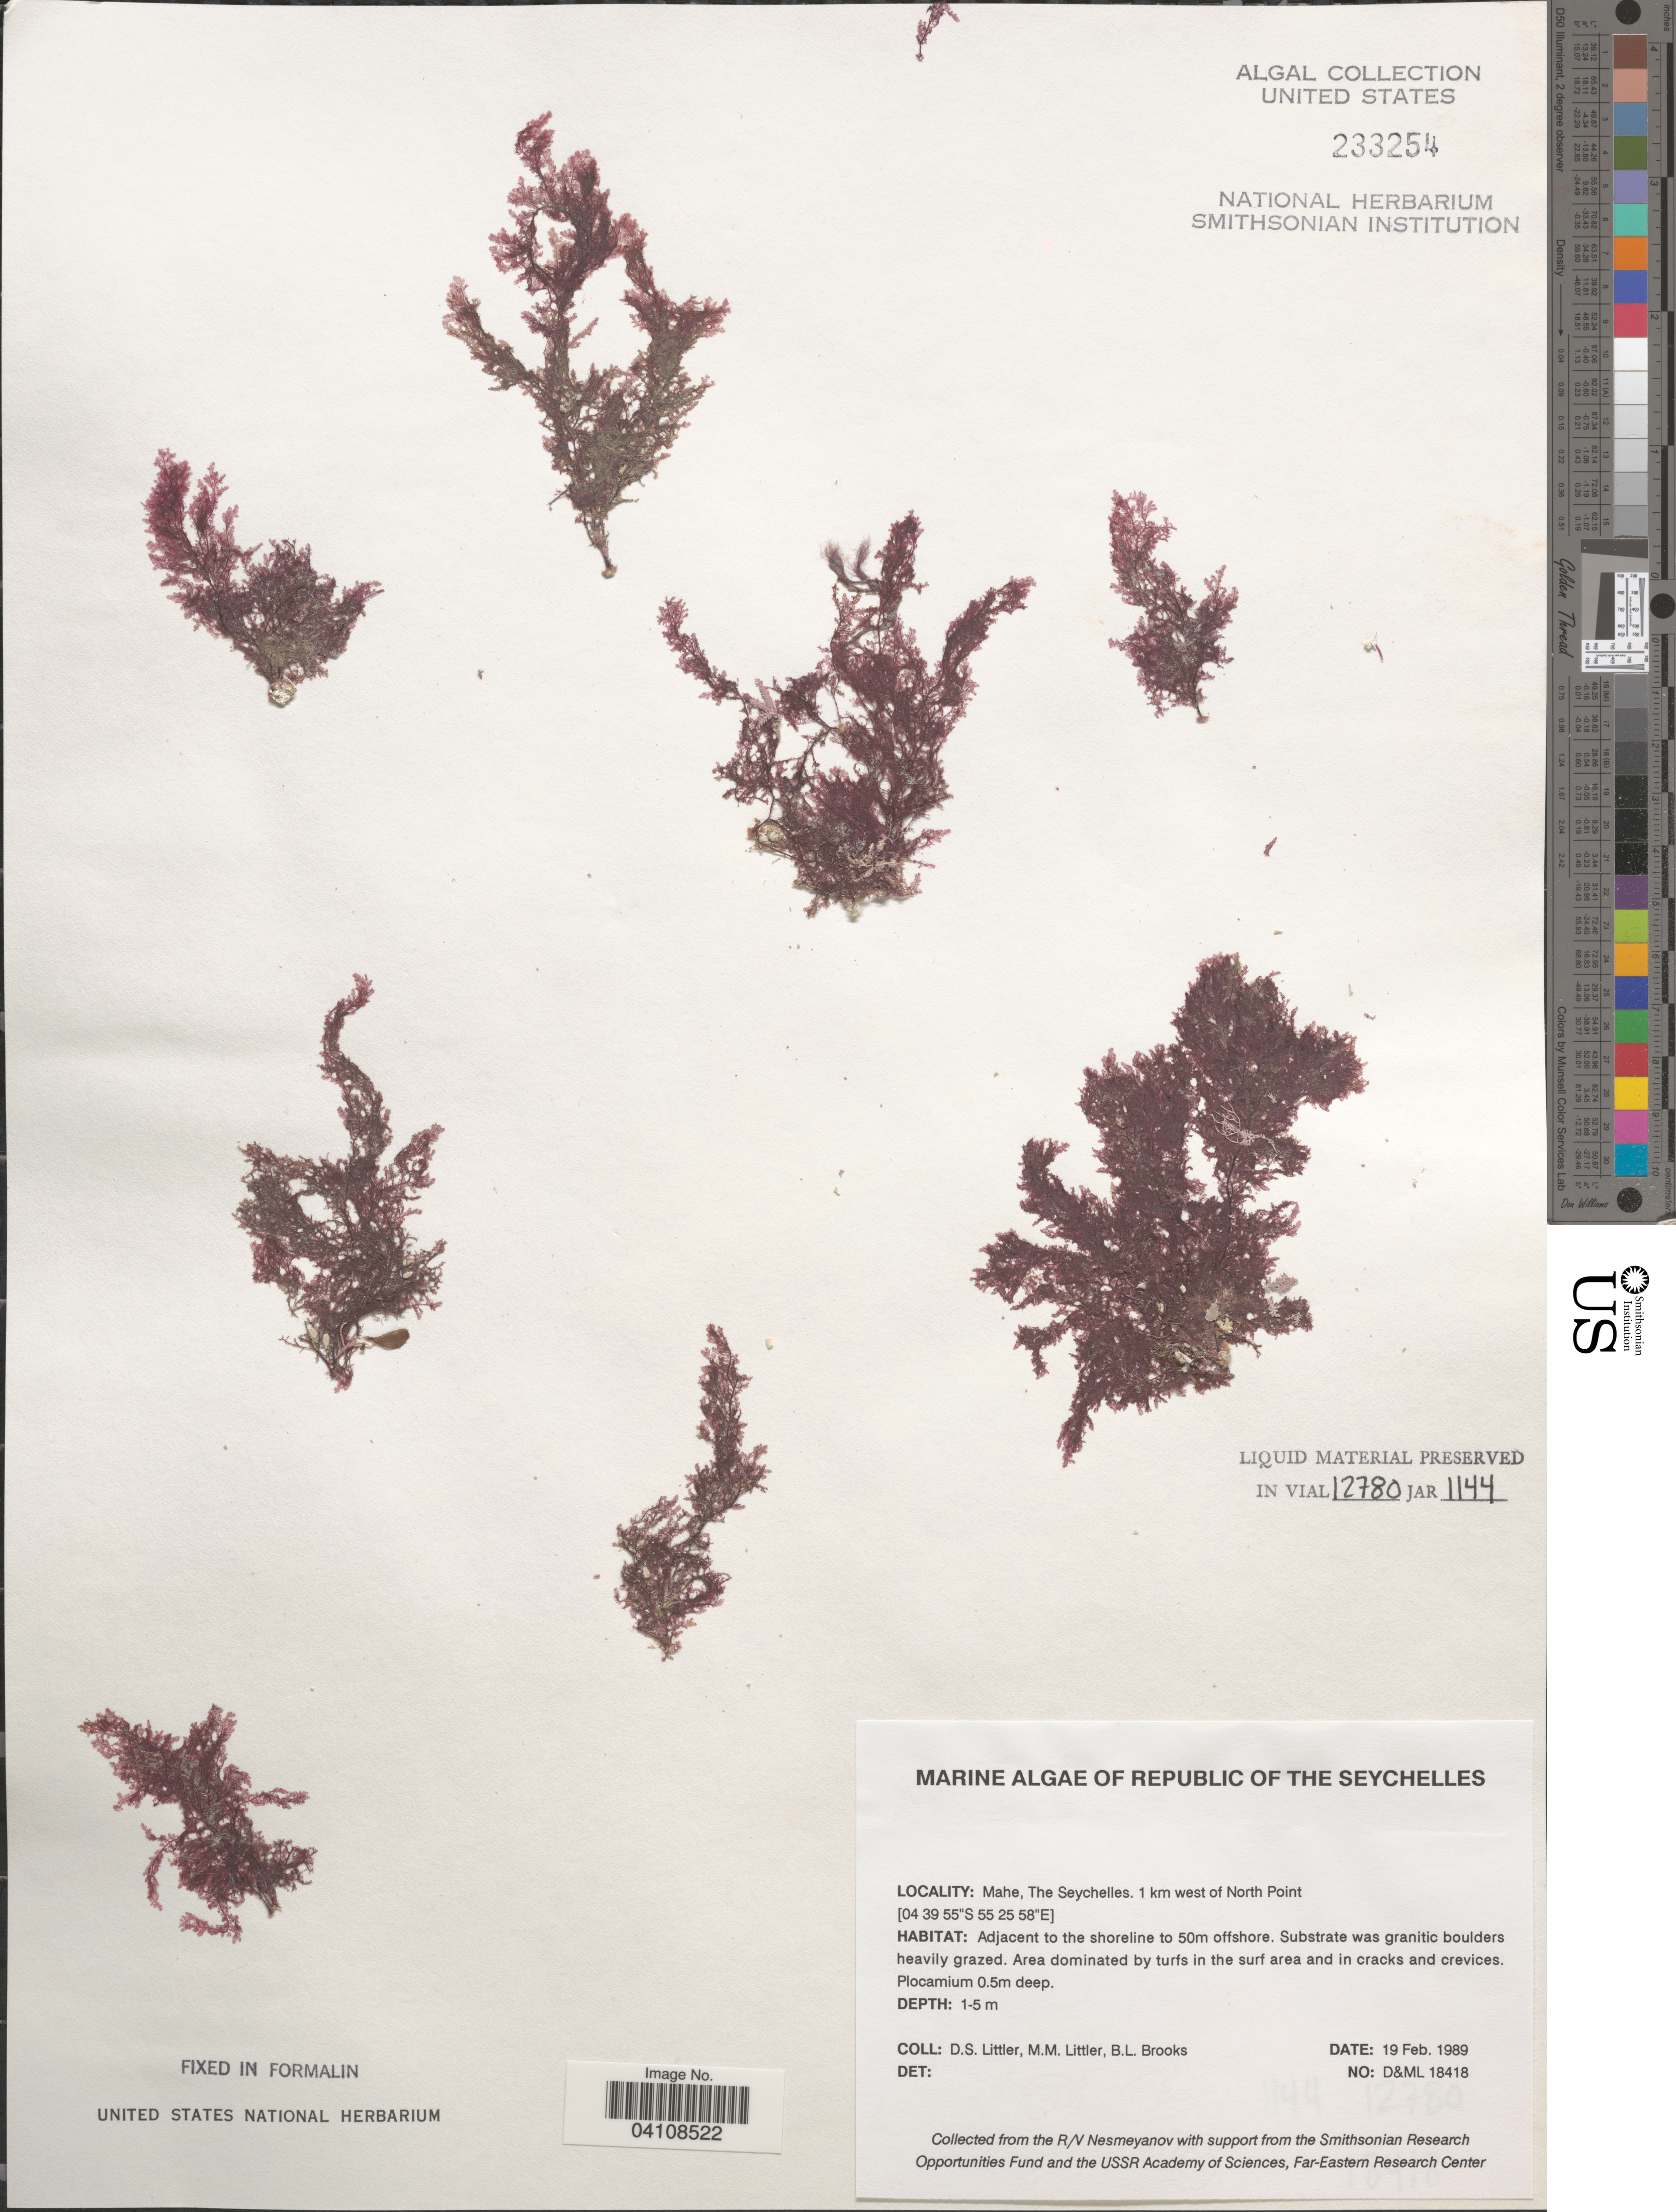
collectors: D. S. Littler & B. Brooks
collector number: D&ML18418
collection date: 1989-02-19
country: Seychelles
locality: Republic of The Seychelles. Mahe. 1 km west of North Point. Adjacent to the shoreline to 50m offshore.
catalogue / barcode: US 233254